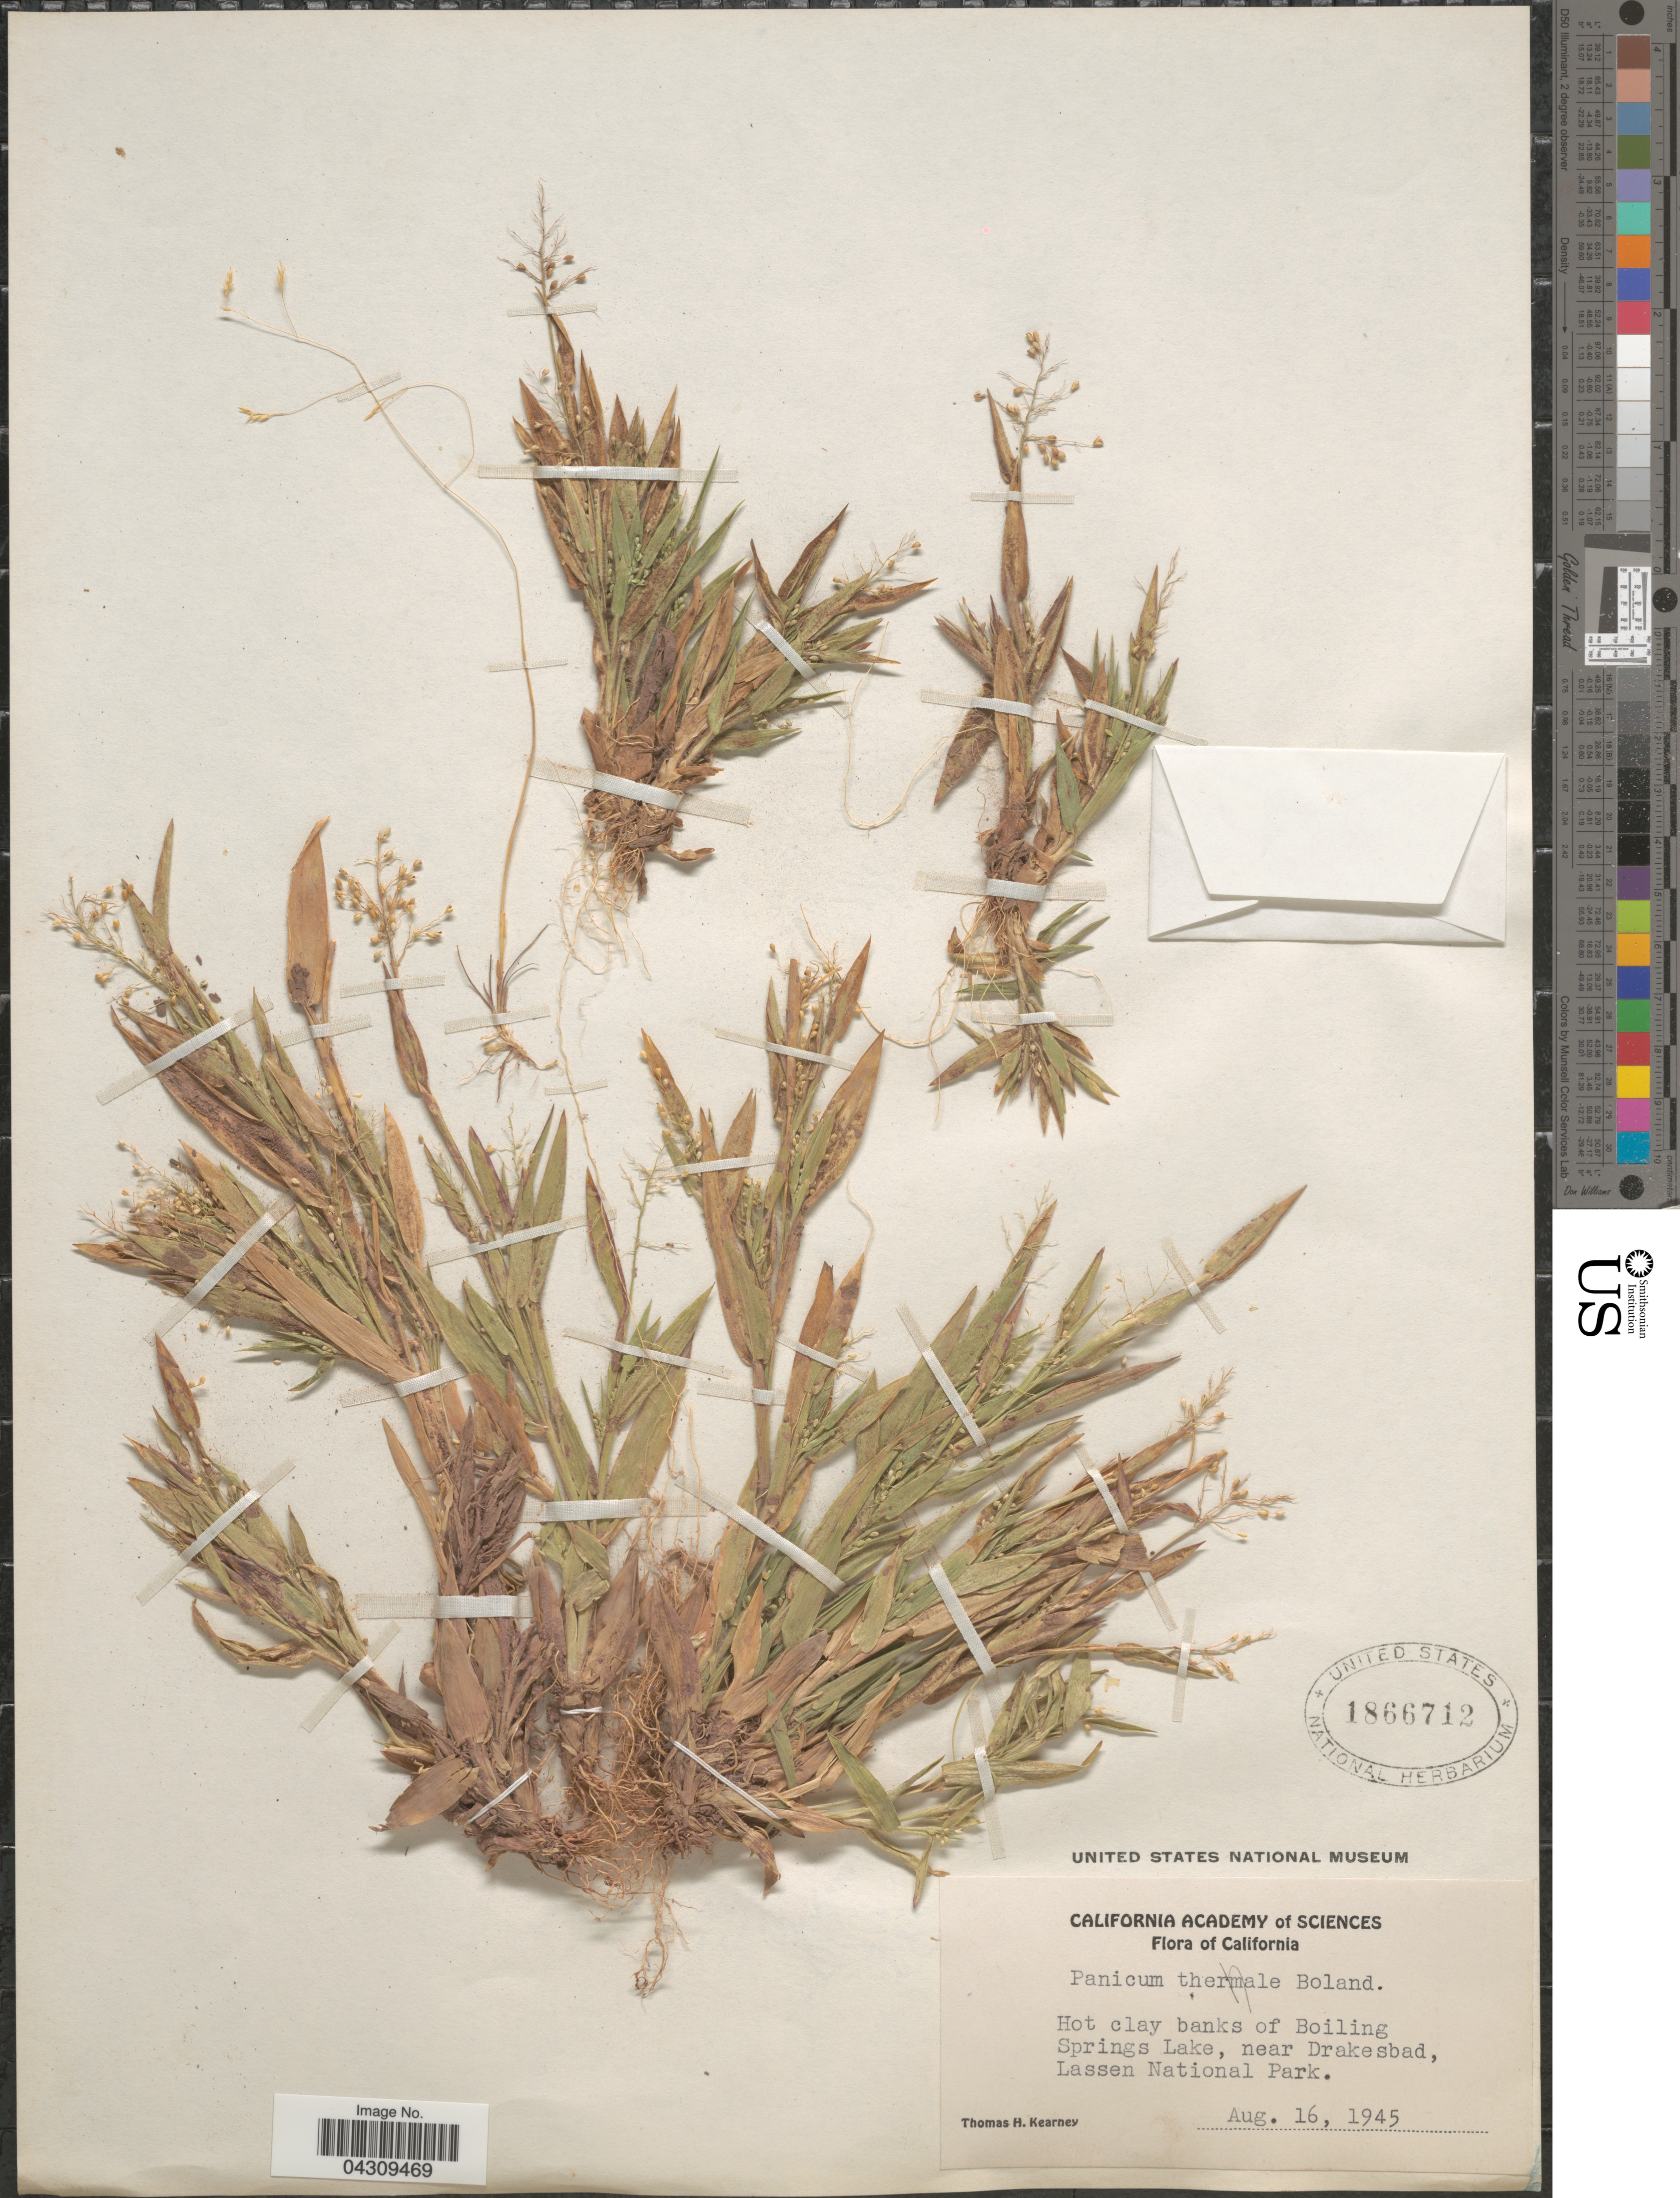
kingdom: Plantae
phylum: Tracheophyta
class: Liliopsida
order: Poales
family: Poaceae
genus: Dichanthelium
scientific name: Dichanthelium acuminatum var. acuminatum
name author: (Sw.) Gould & C.A. Clark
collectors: T. H. Kearney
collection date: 1945-08-16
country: United States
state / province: California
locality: Hot clay banks of Boiling Springs Lake, near Drakesbad, Lassen National Park.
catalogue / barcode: US 1866712